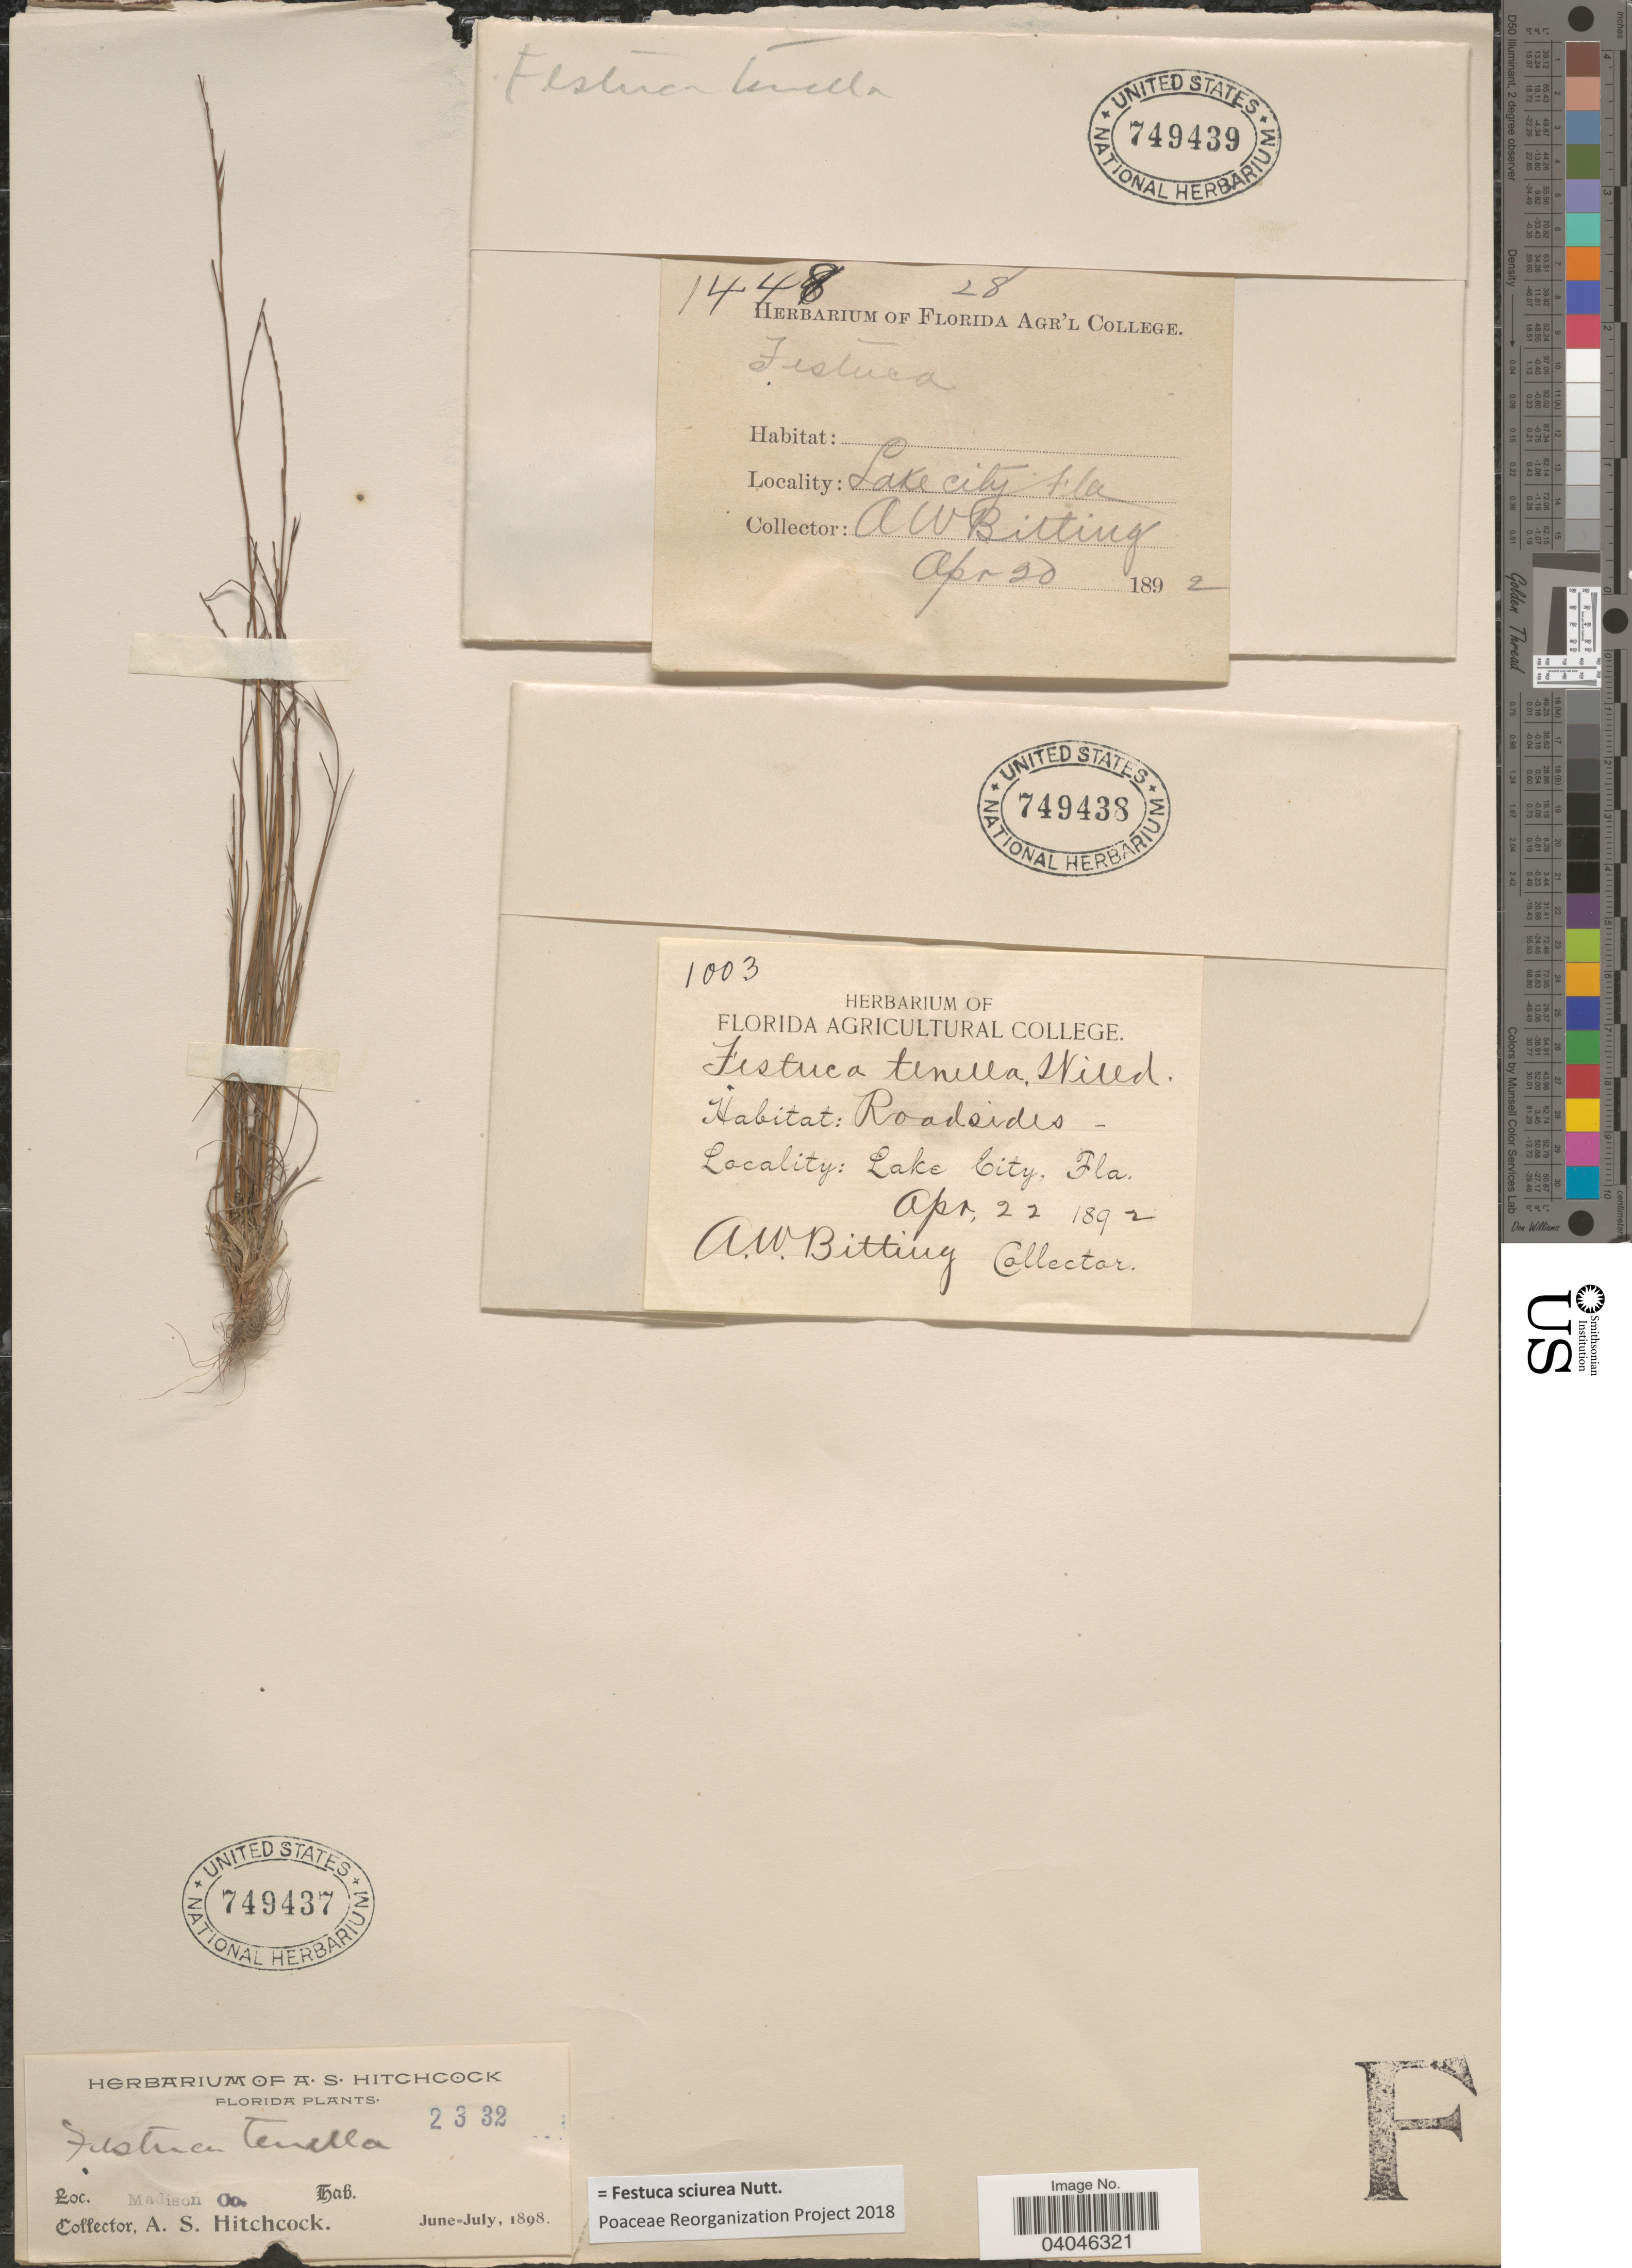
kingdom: Plantae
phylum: Tracheophyta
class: Liliopsida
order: Poales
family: Poaceae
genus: Festuca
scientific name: Festuca sciurea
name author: Nutt.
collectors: A. S. Hitchcock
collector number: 2332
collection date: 1898-06/1898-07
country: United States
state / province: Florida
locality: Madison Co.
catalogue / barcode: US 749437-3